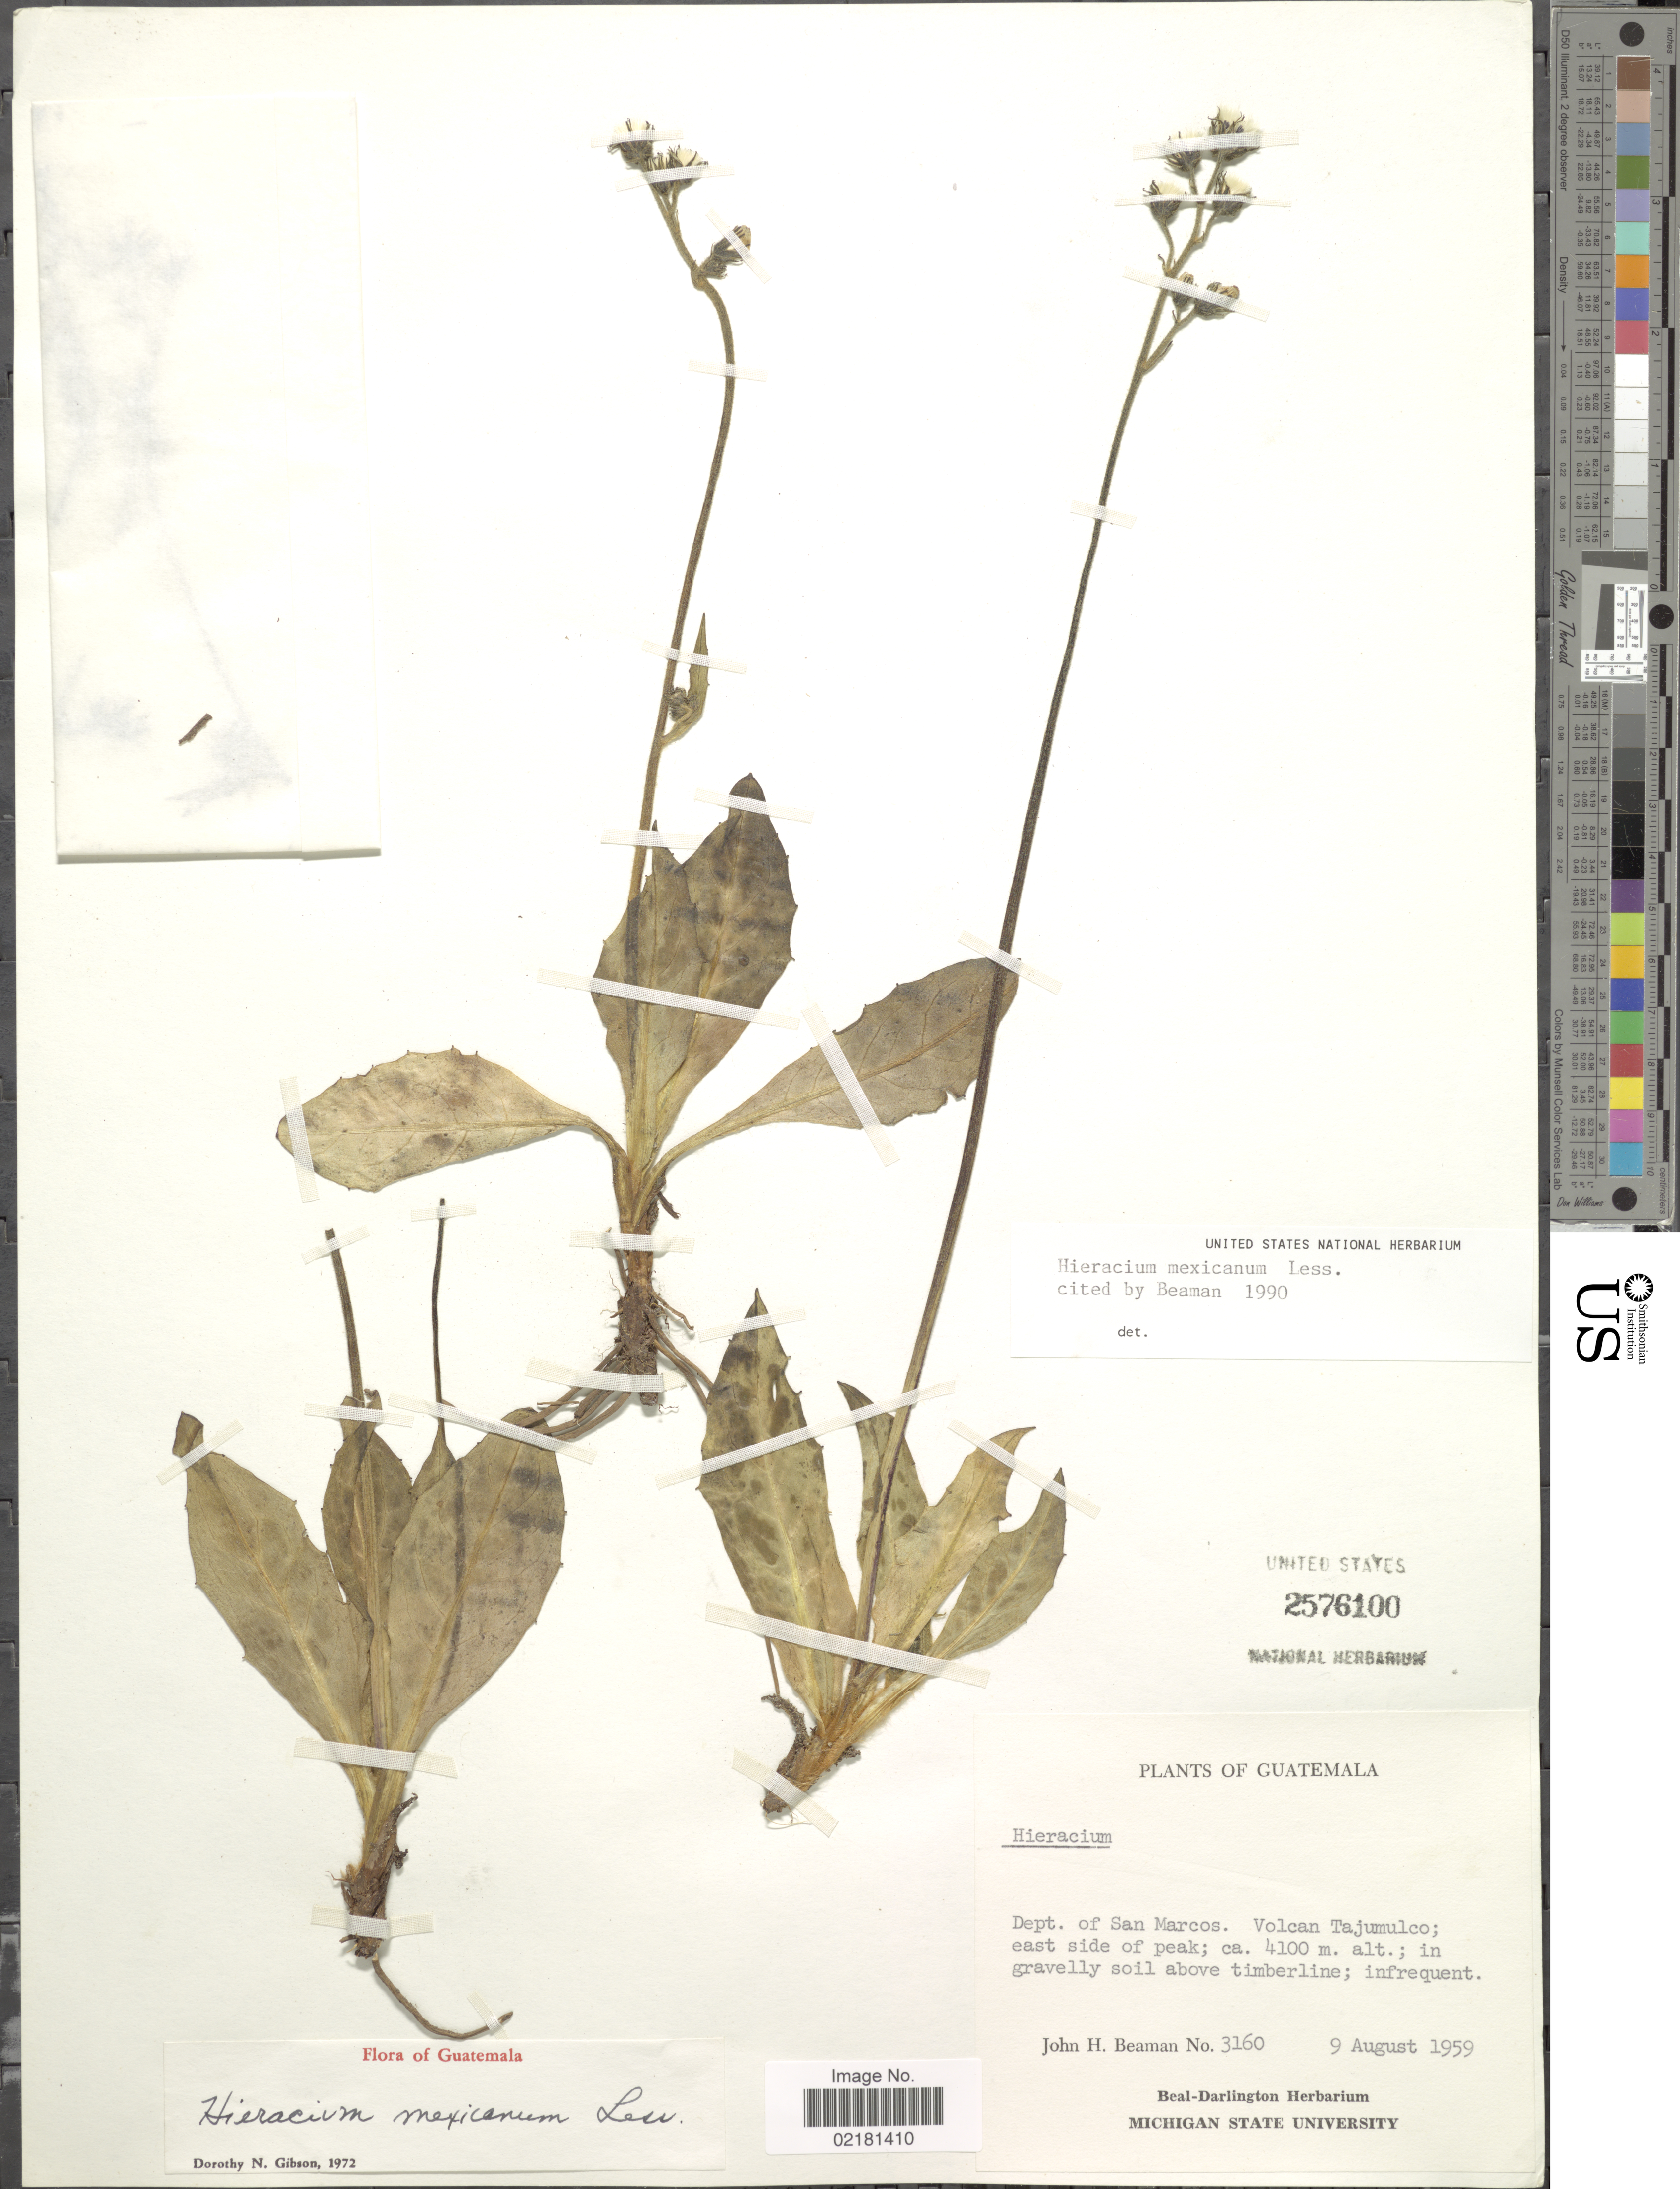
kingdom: Plantae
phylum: Tracheophyta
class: Magnoliopsida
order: Asterales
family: Asteraceae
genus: Hieracium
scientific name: Hieracium mexicanum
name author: Less.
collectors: J. H. Beaman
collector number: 3160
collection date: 1959-08-09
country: Guatemala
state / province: San Marcos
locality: Volcan Tajumulco; east side of peak; above timberline.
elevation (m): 4100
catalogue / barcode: US 2576100